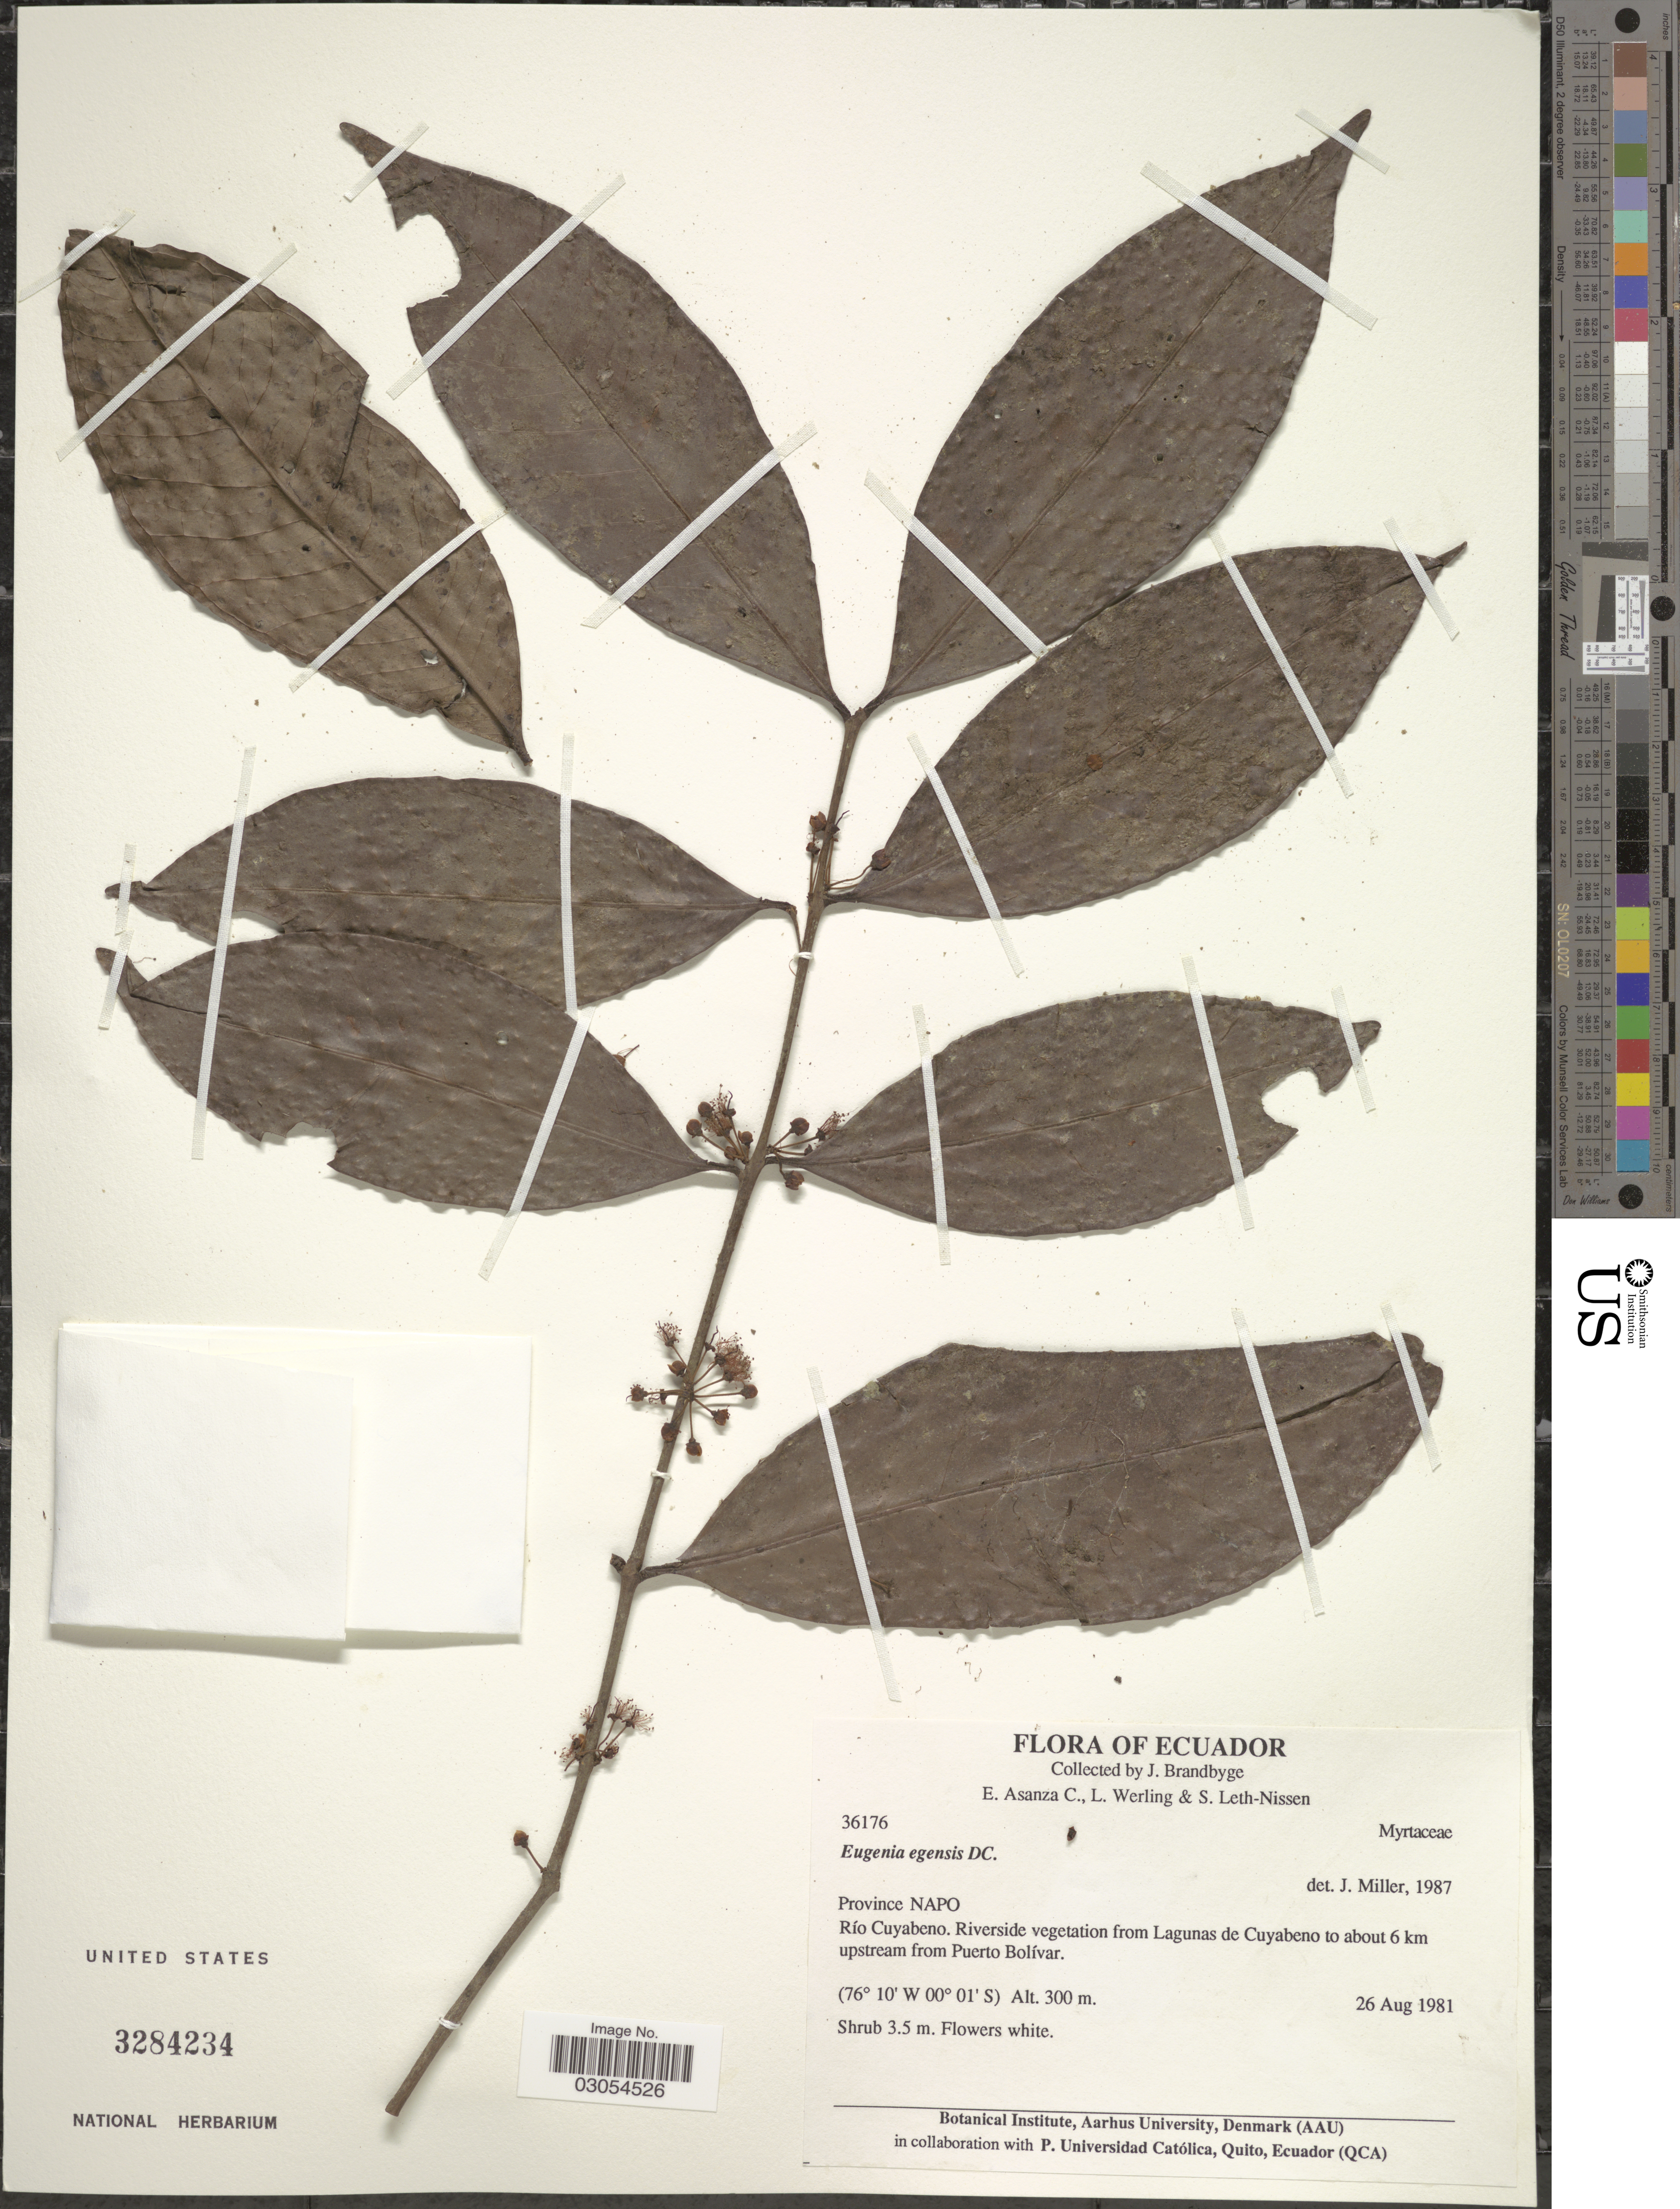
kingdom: Plantae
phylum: Tracheophyta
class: Magnoliopsida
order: Myrtales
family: Myrtaceae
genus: Eugenia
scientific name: Eugenia egensis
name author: DC.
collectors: J. Brandbyge, E. Asanza C., L. Werling & S. Leth-Nissen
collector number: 36176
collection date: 1981-08-26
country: Ecuador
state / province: Napo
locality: Río Cuyabeno. Riverside vegetation from Lagunad de Cuyabeno to about 6 km upstream from Puerto Bolívar.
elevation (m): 300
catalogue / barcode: US 3284234